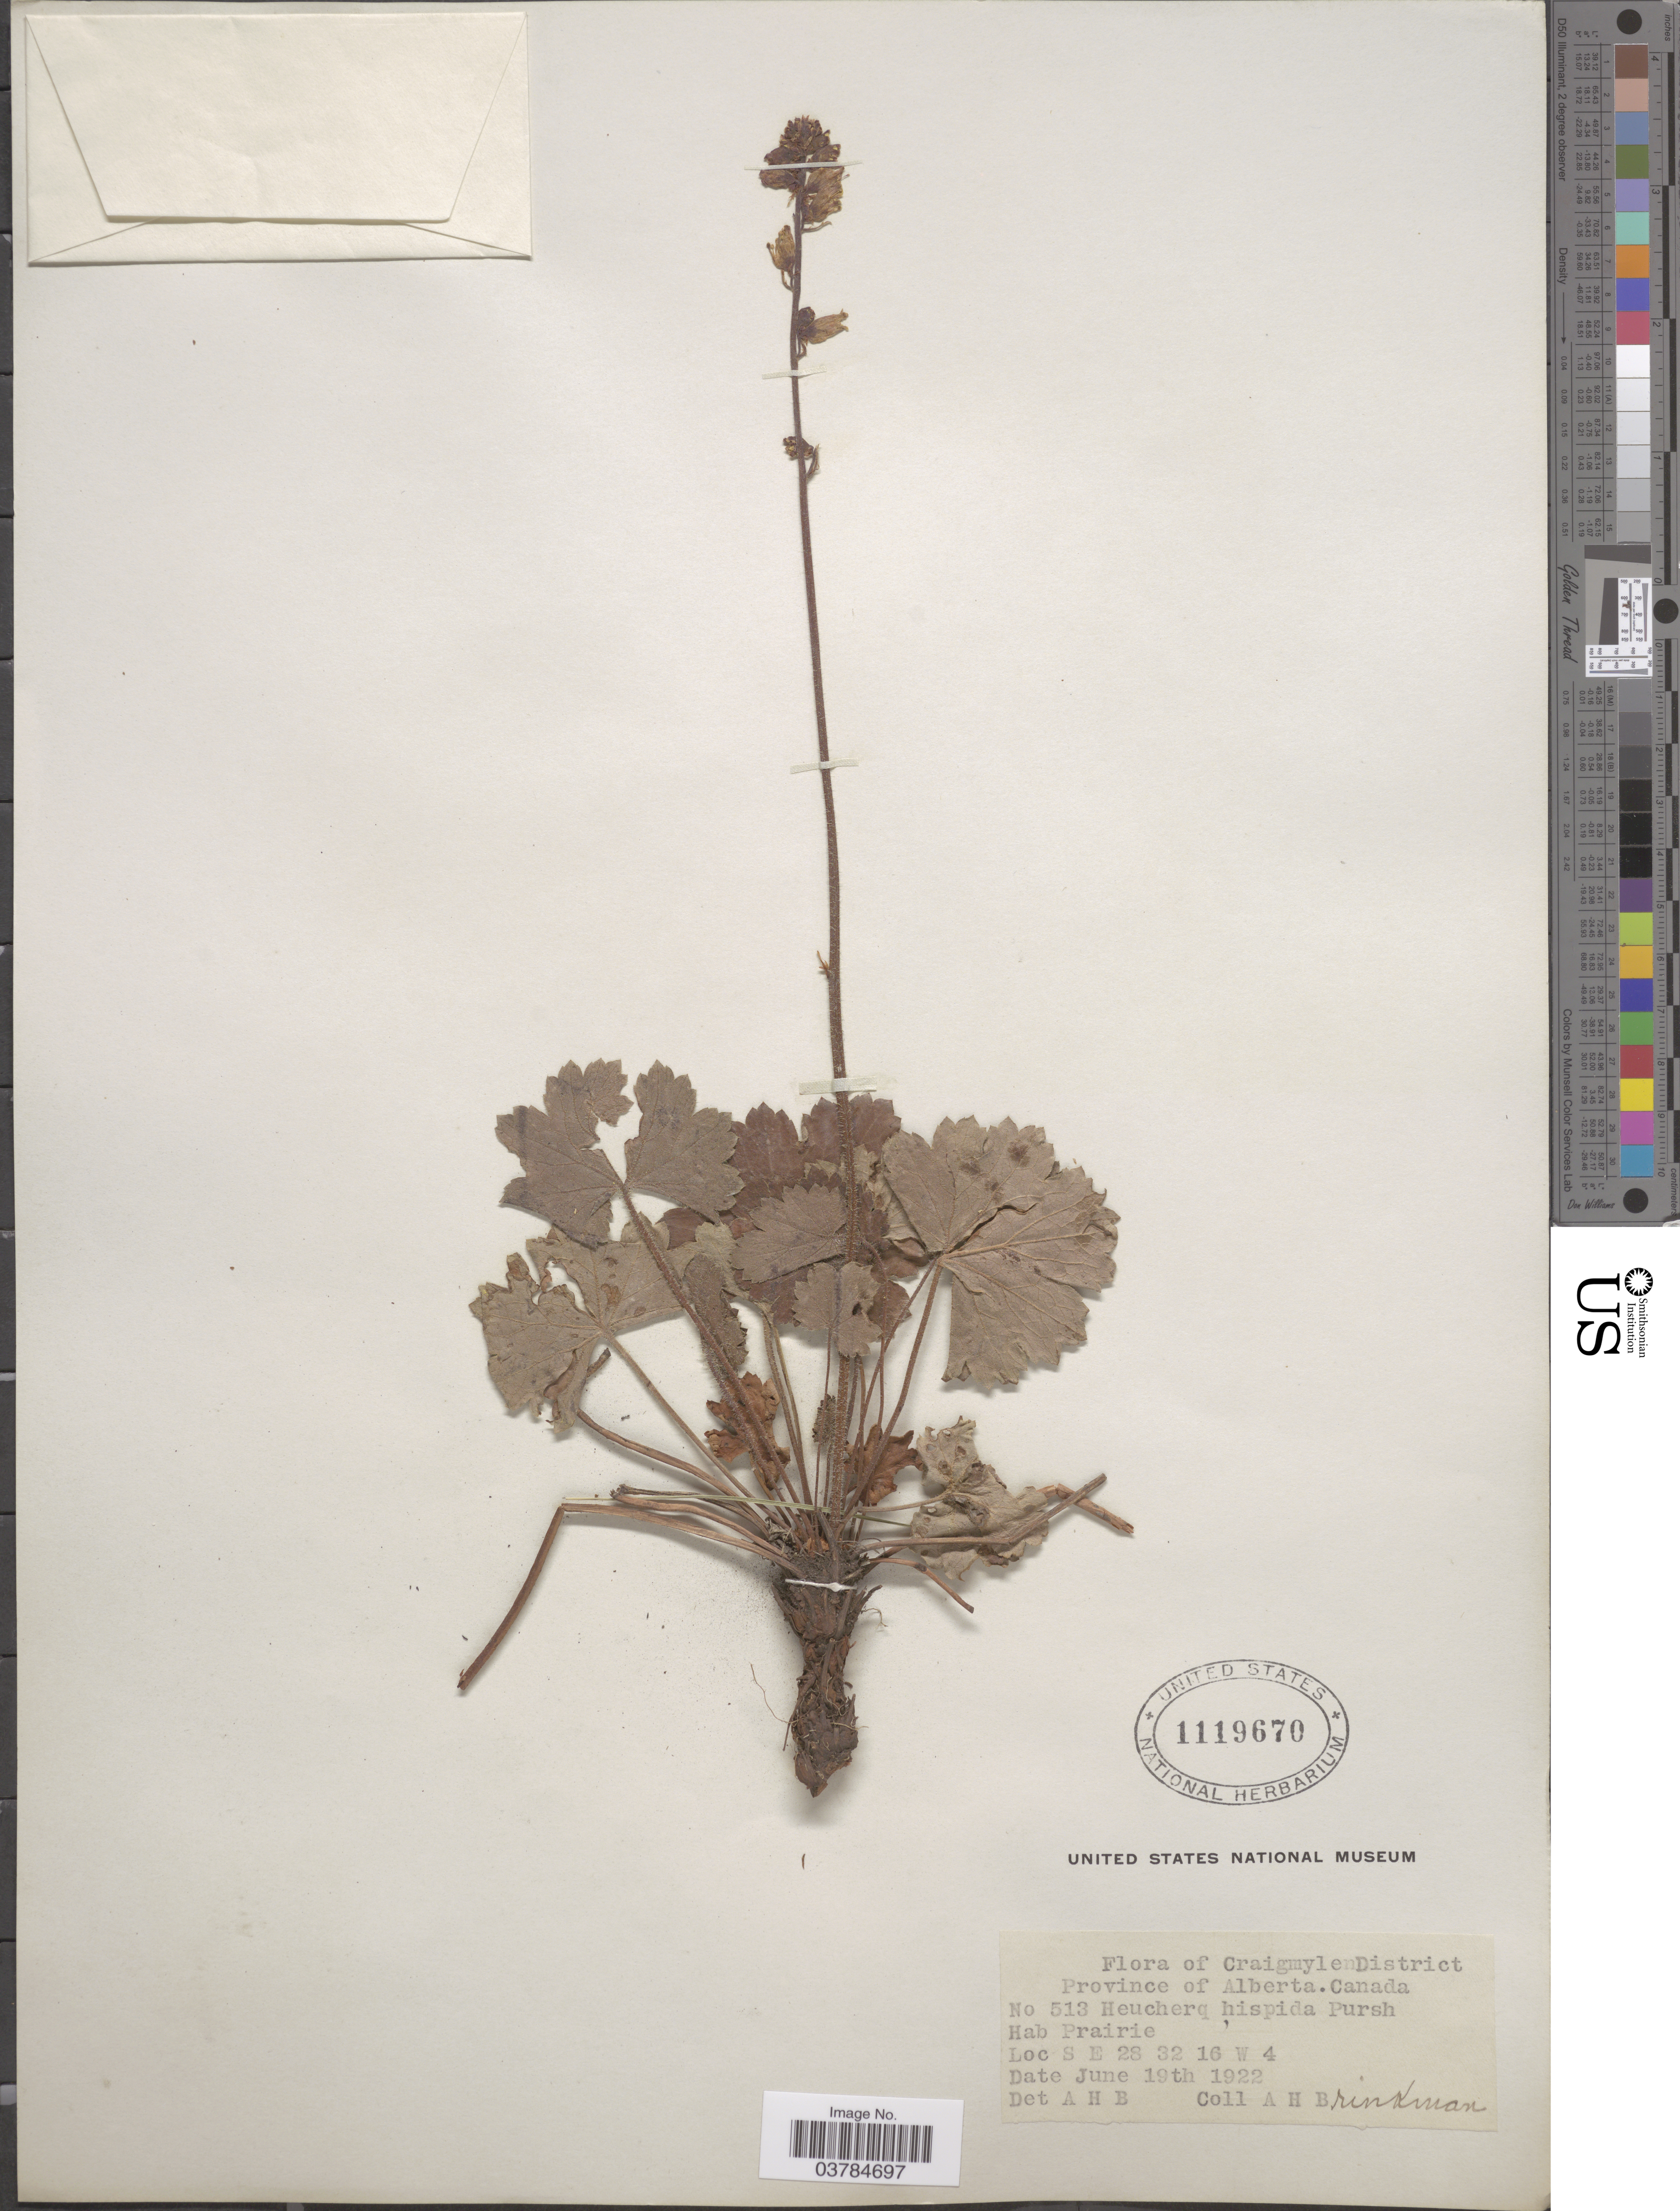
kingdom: Plantae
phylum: Tracheophyta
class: Magnoliopsida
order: Saxifragales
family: Saxifragaceae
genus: Heuchera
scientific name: Heuchera hispida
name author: Pursh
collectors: A. Brinkman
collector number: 513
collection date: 1922-06-19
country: Canada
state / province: Alberta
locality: Craigmyle District. Prairie. S E 28 32 16 W 4.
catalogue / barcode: US 1119670